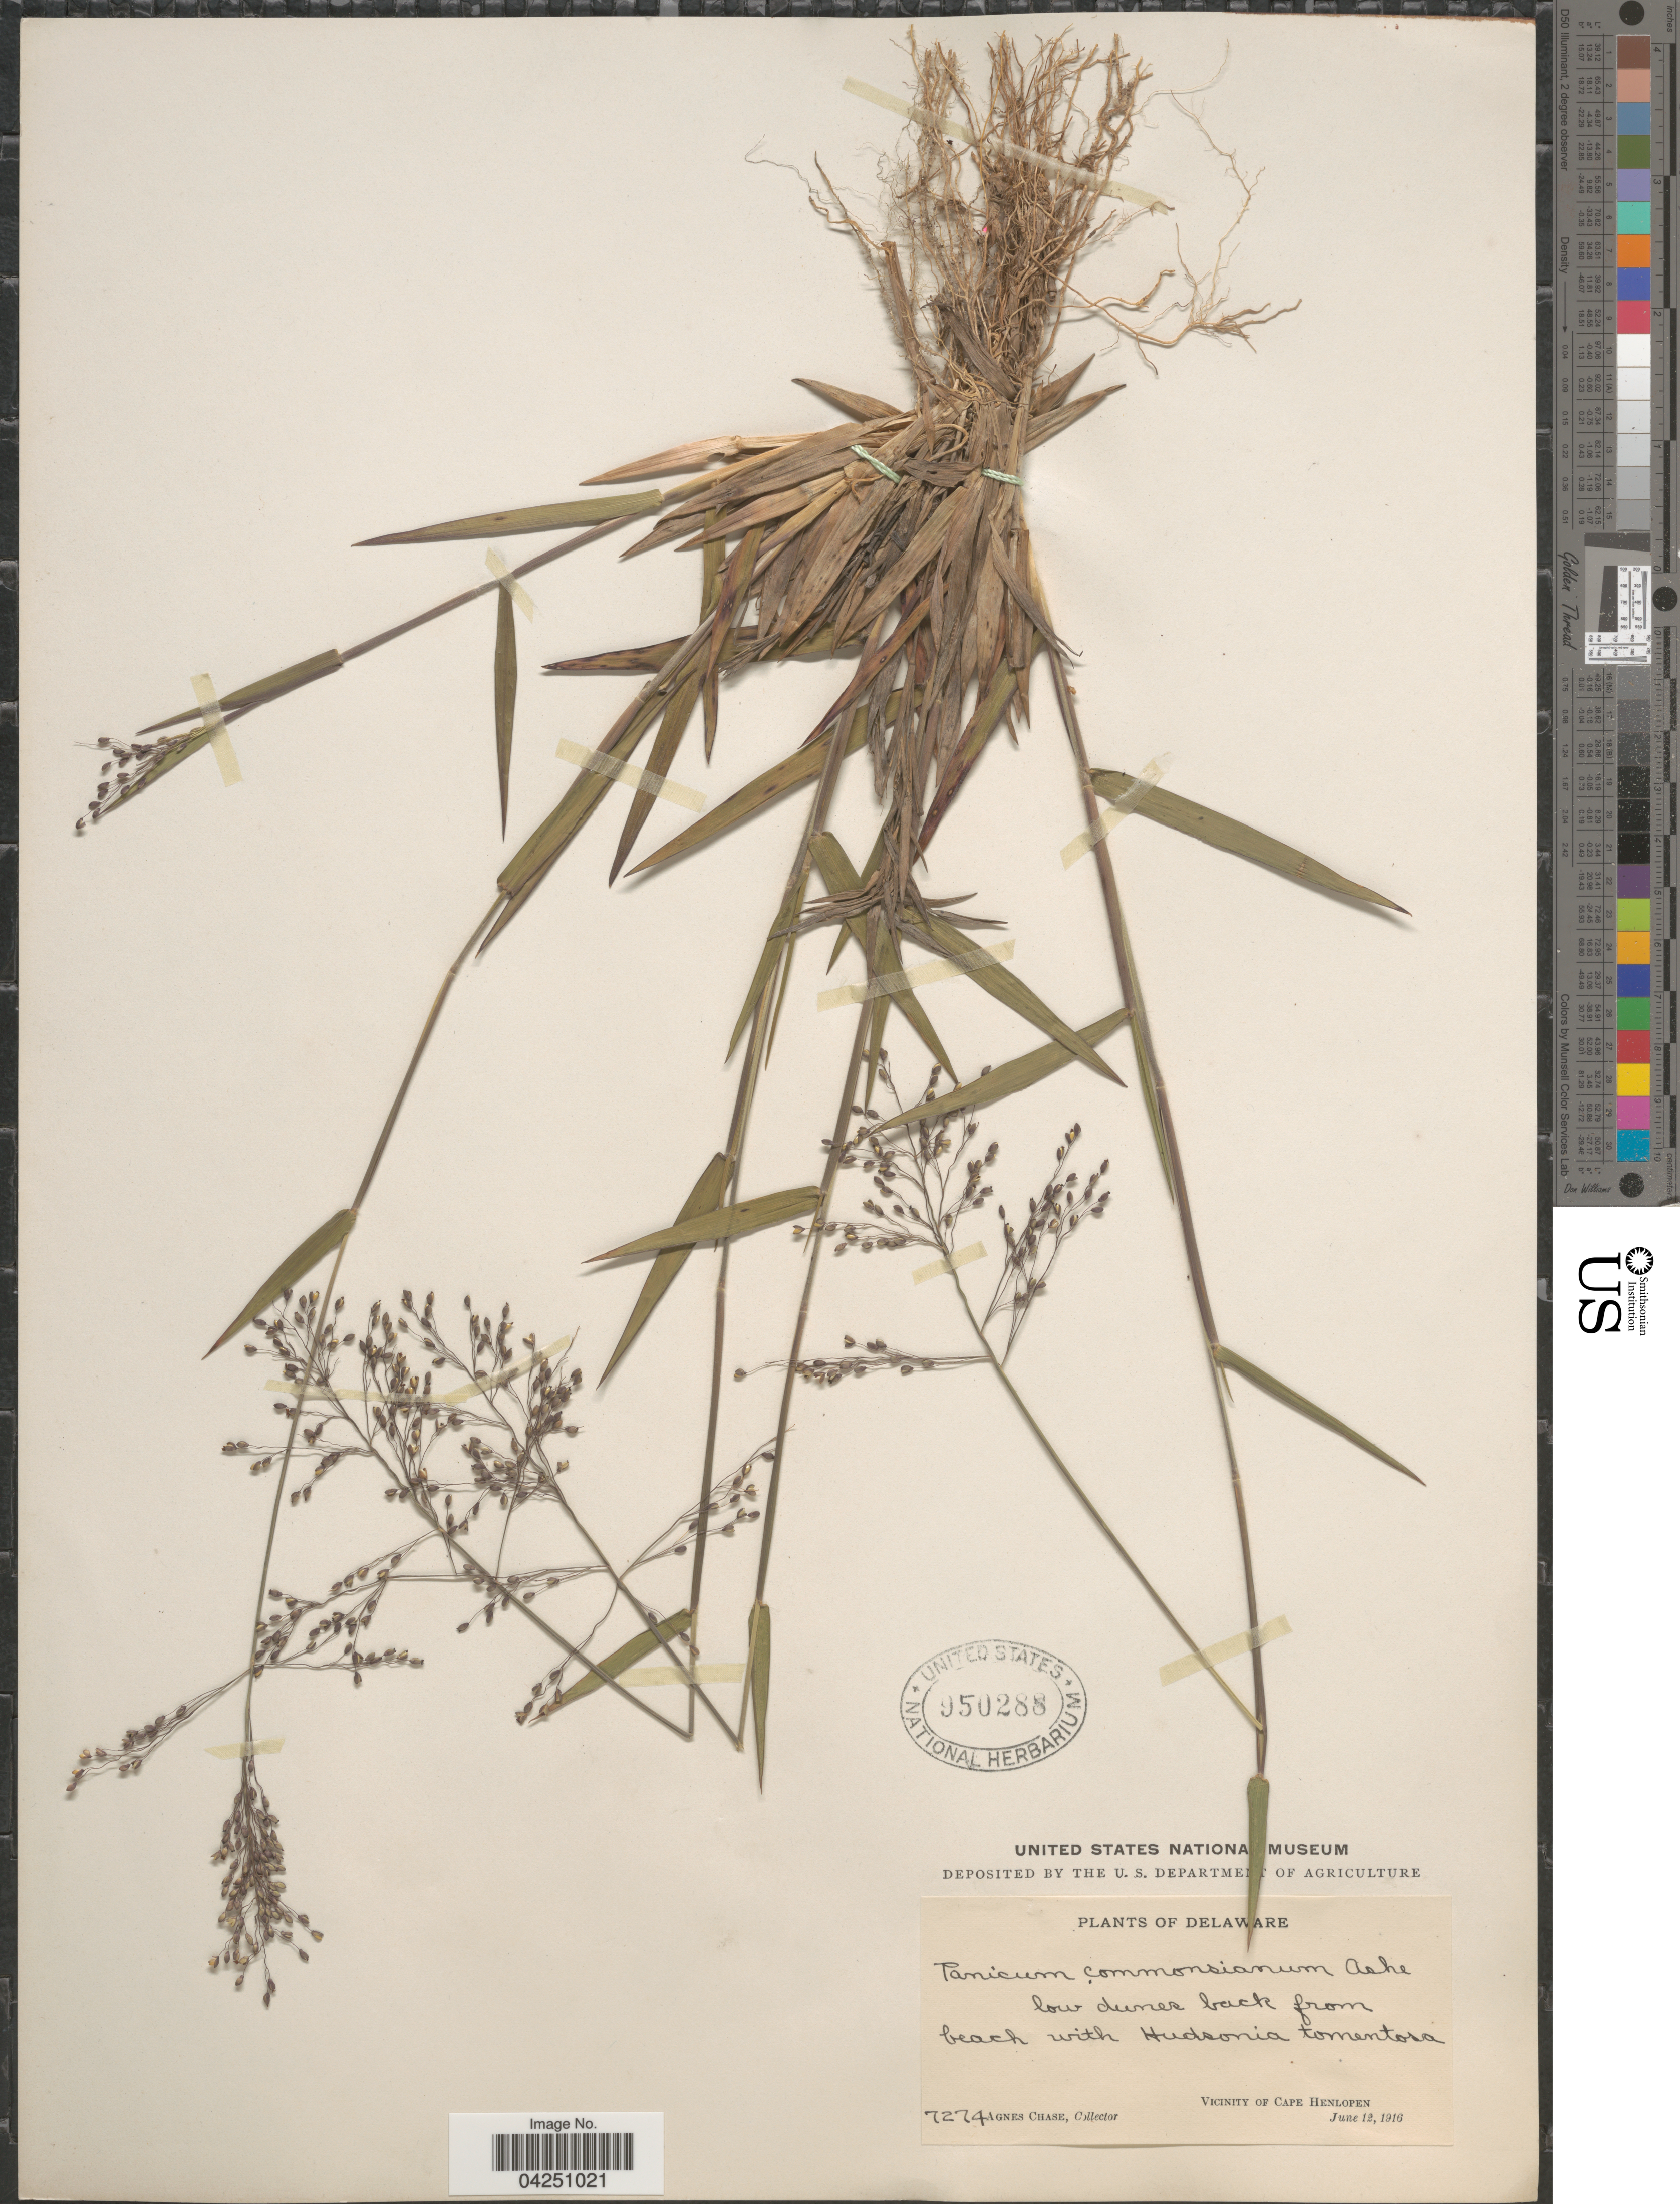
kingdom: Plantae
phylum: Tracheophyta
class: Liliopsida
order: Poales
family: Poaceae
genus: Dichanthelium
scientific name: Dichanthelium acuminatum var. acuminatum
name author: (Sw.) Gould & C.A. Clark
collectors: A. Chase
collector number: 7274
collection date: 1916-06-12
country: United States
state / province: Delaware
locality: Vicinity of Cape Henlopen.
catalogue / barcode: US 950288